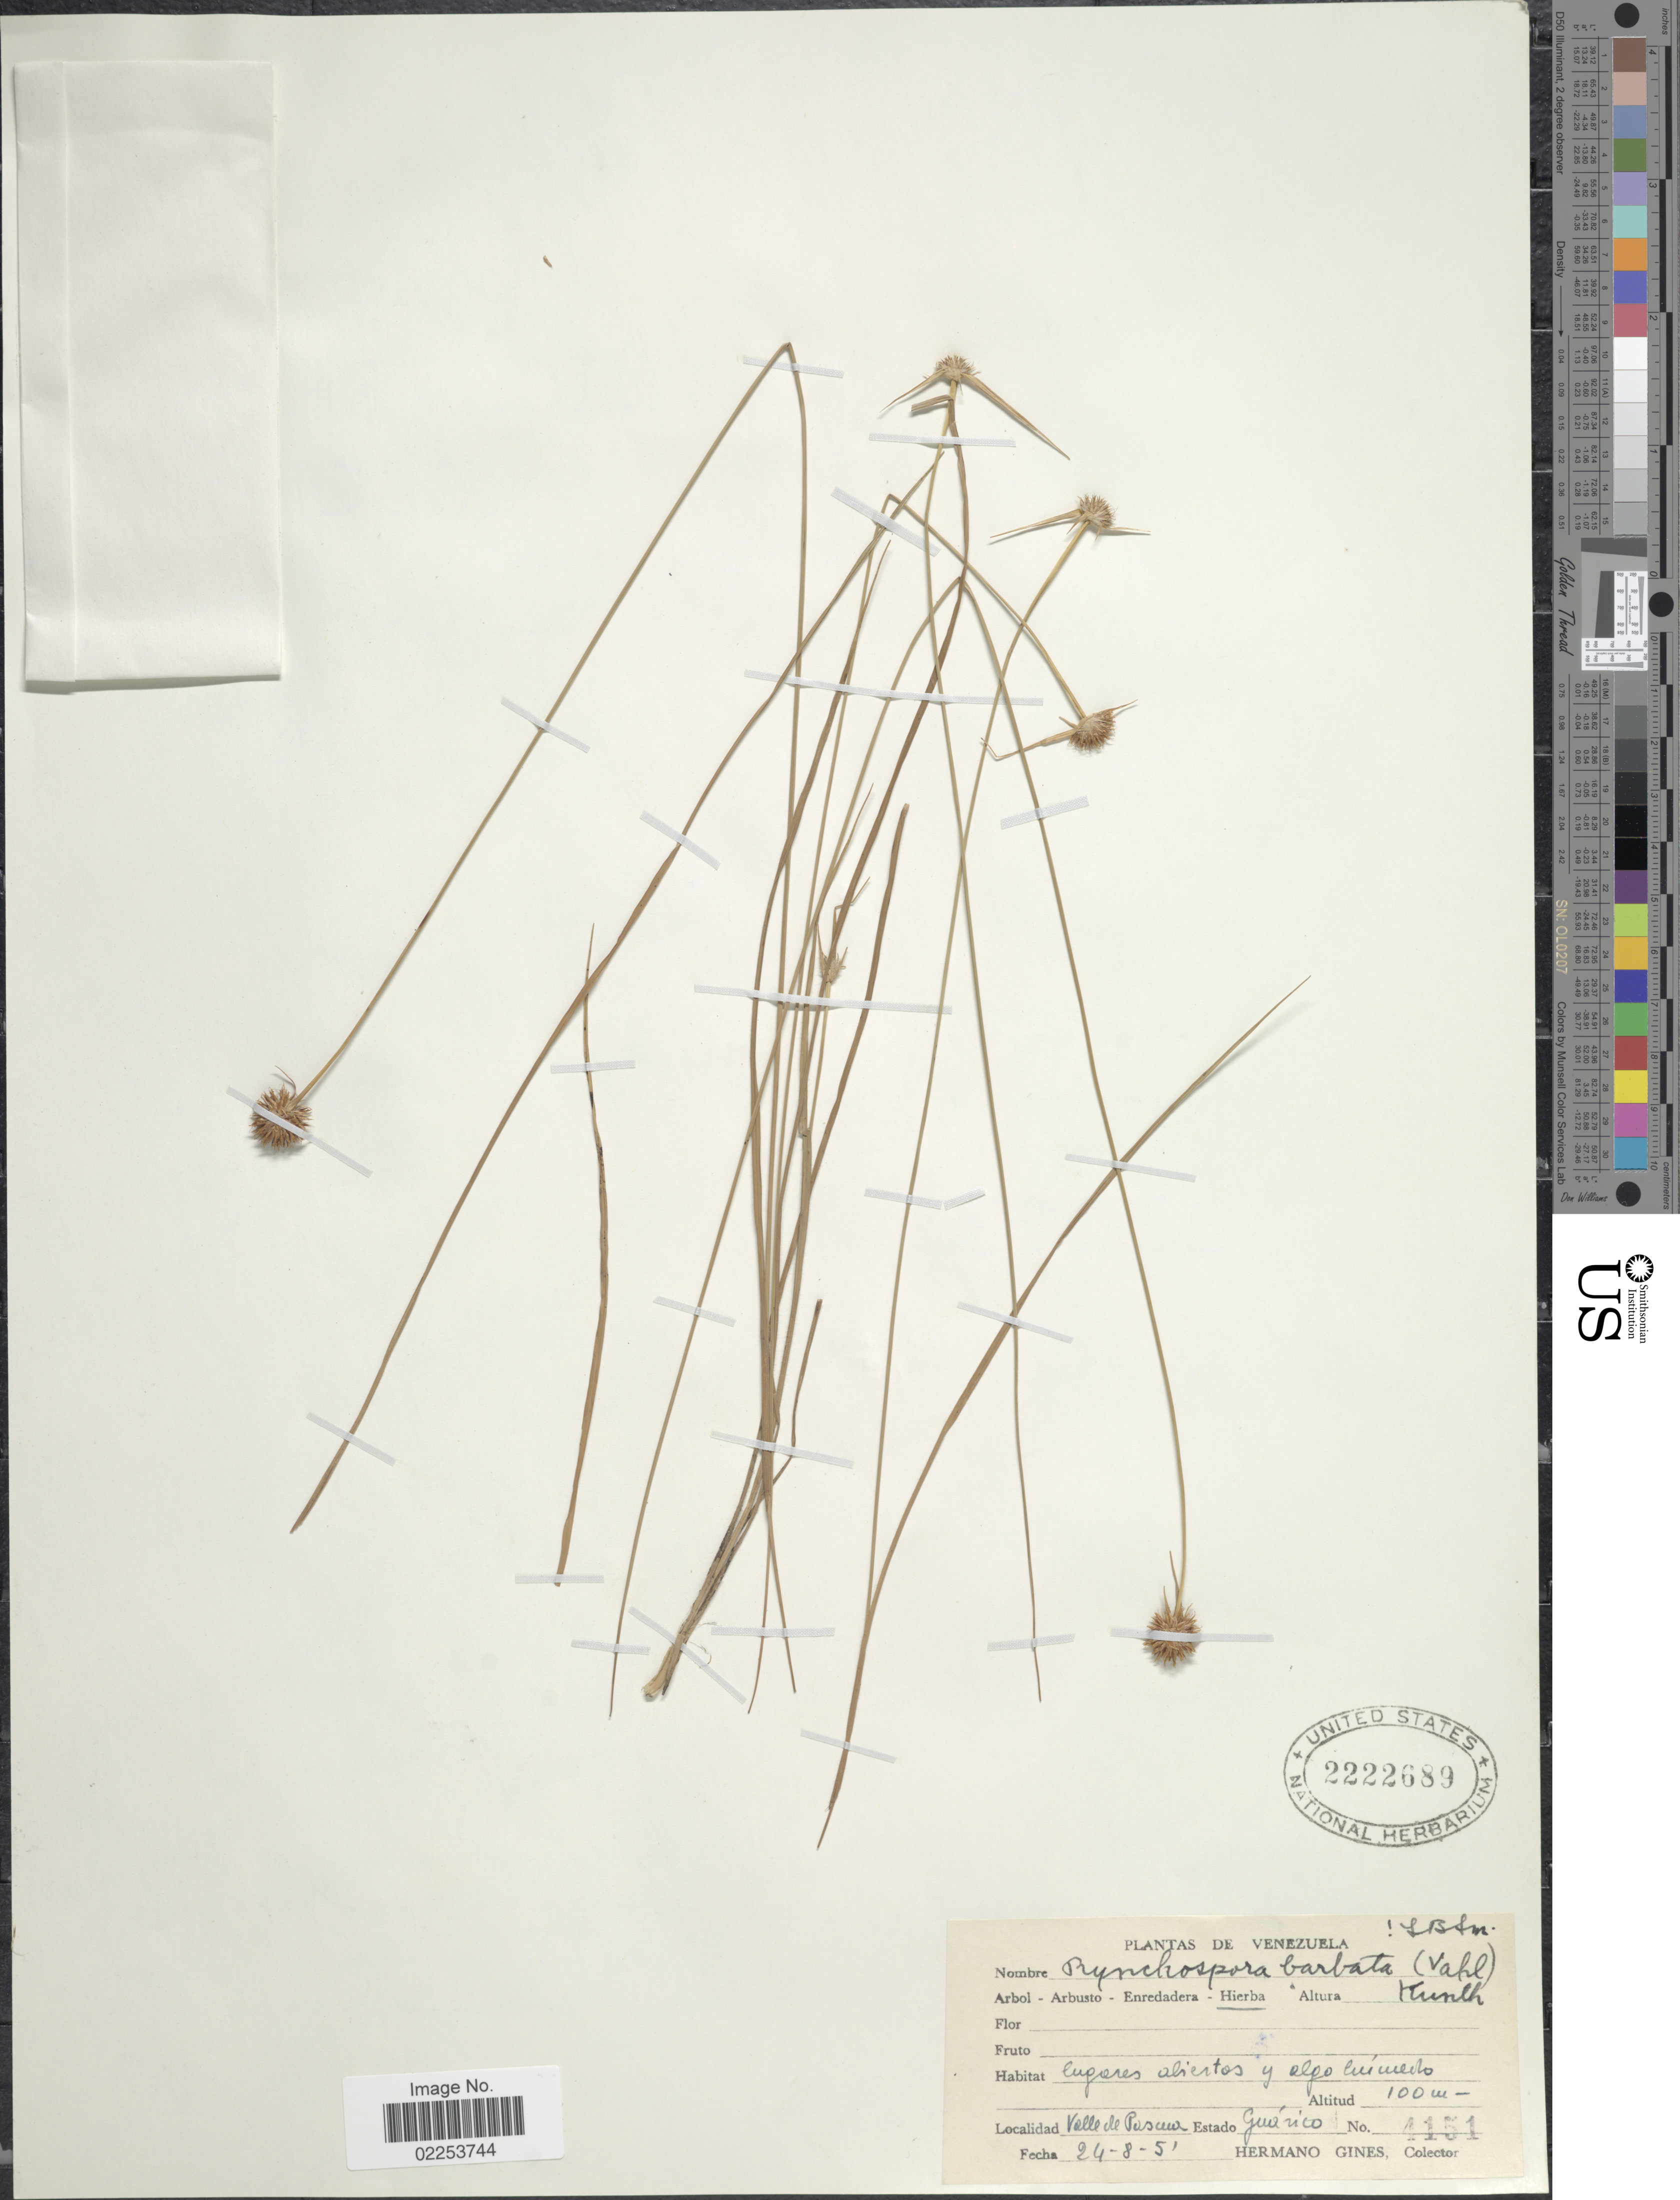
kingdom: Plantae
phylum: Tracheophyta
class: Liliopsida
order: Poales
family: Cyperaceae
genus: Rhynchospora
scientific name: Rhynchospora barbata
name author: (Vahl) Kunth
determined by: Alves, K.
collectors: Bro. Gines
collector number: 1131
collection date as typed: Transcribed d/m/y: 24/8/51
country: Venezuela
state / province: Guárico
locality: Valle de Pascua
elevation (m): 100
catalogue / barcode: US 2222689